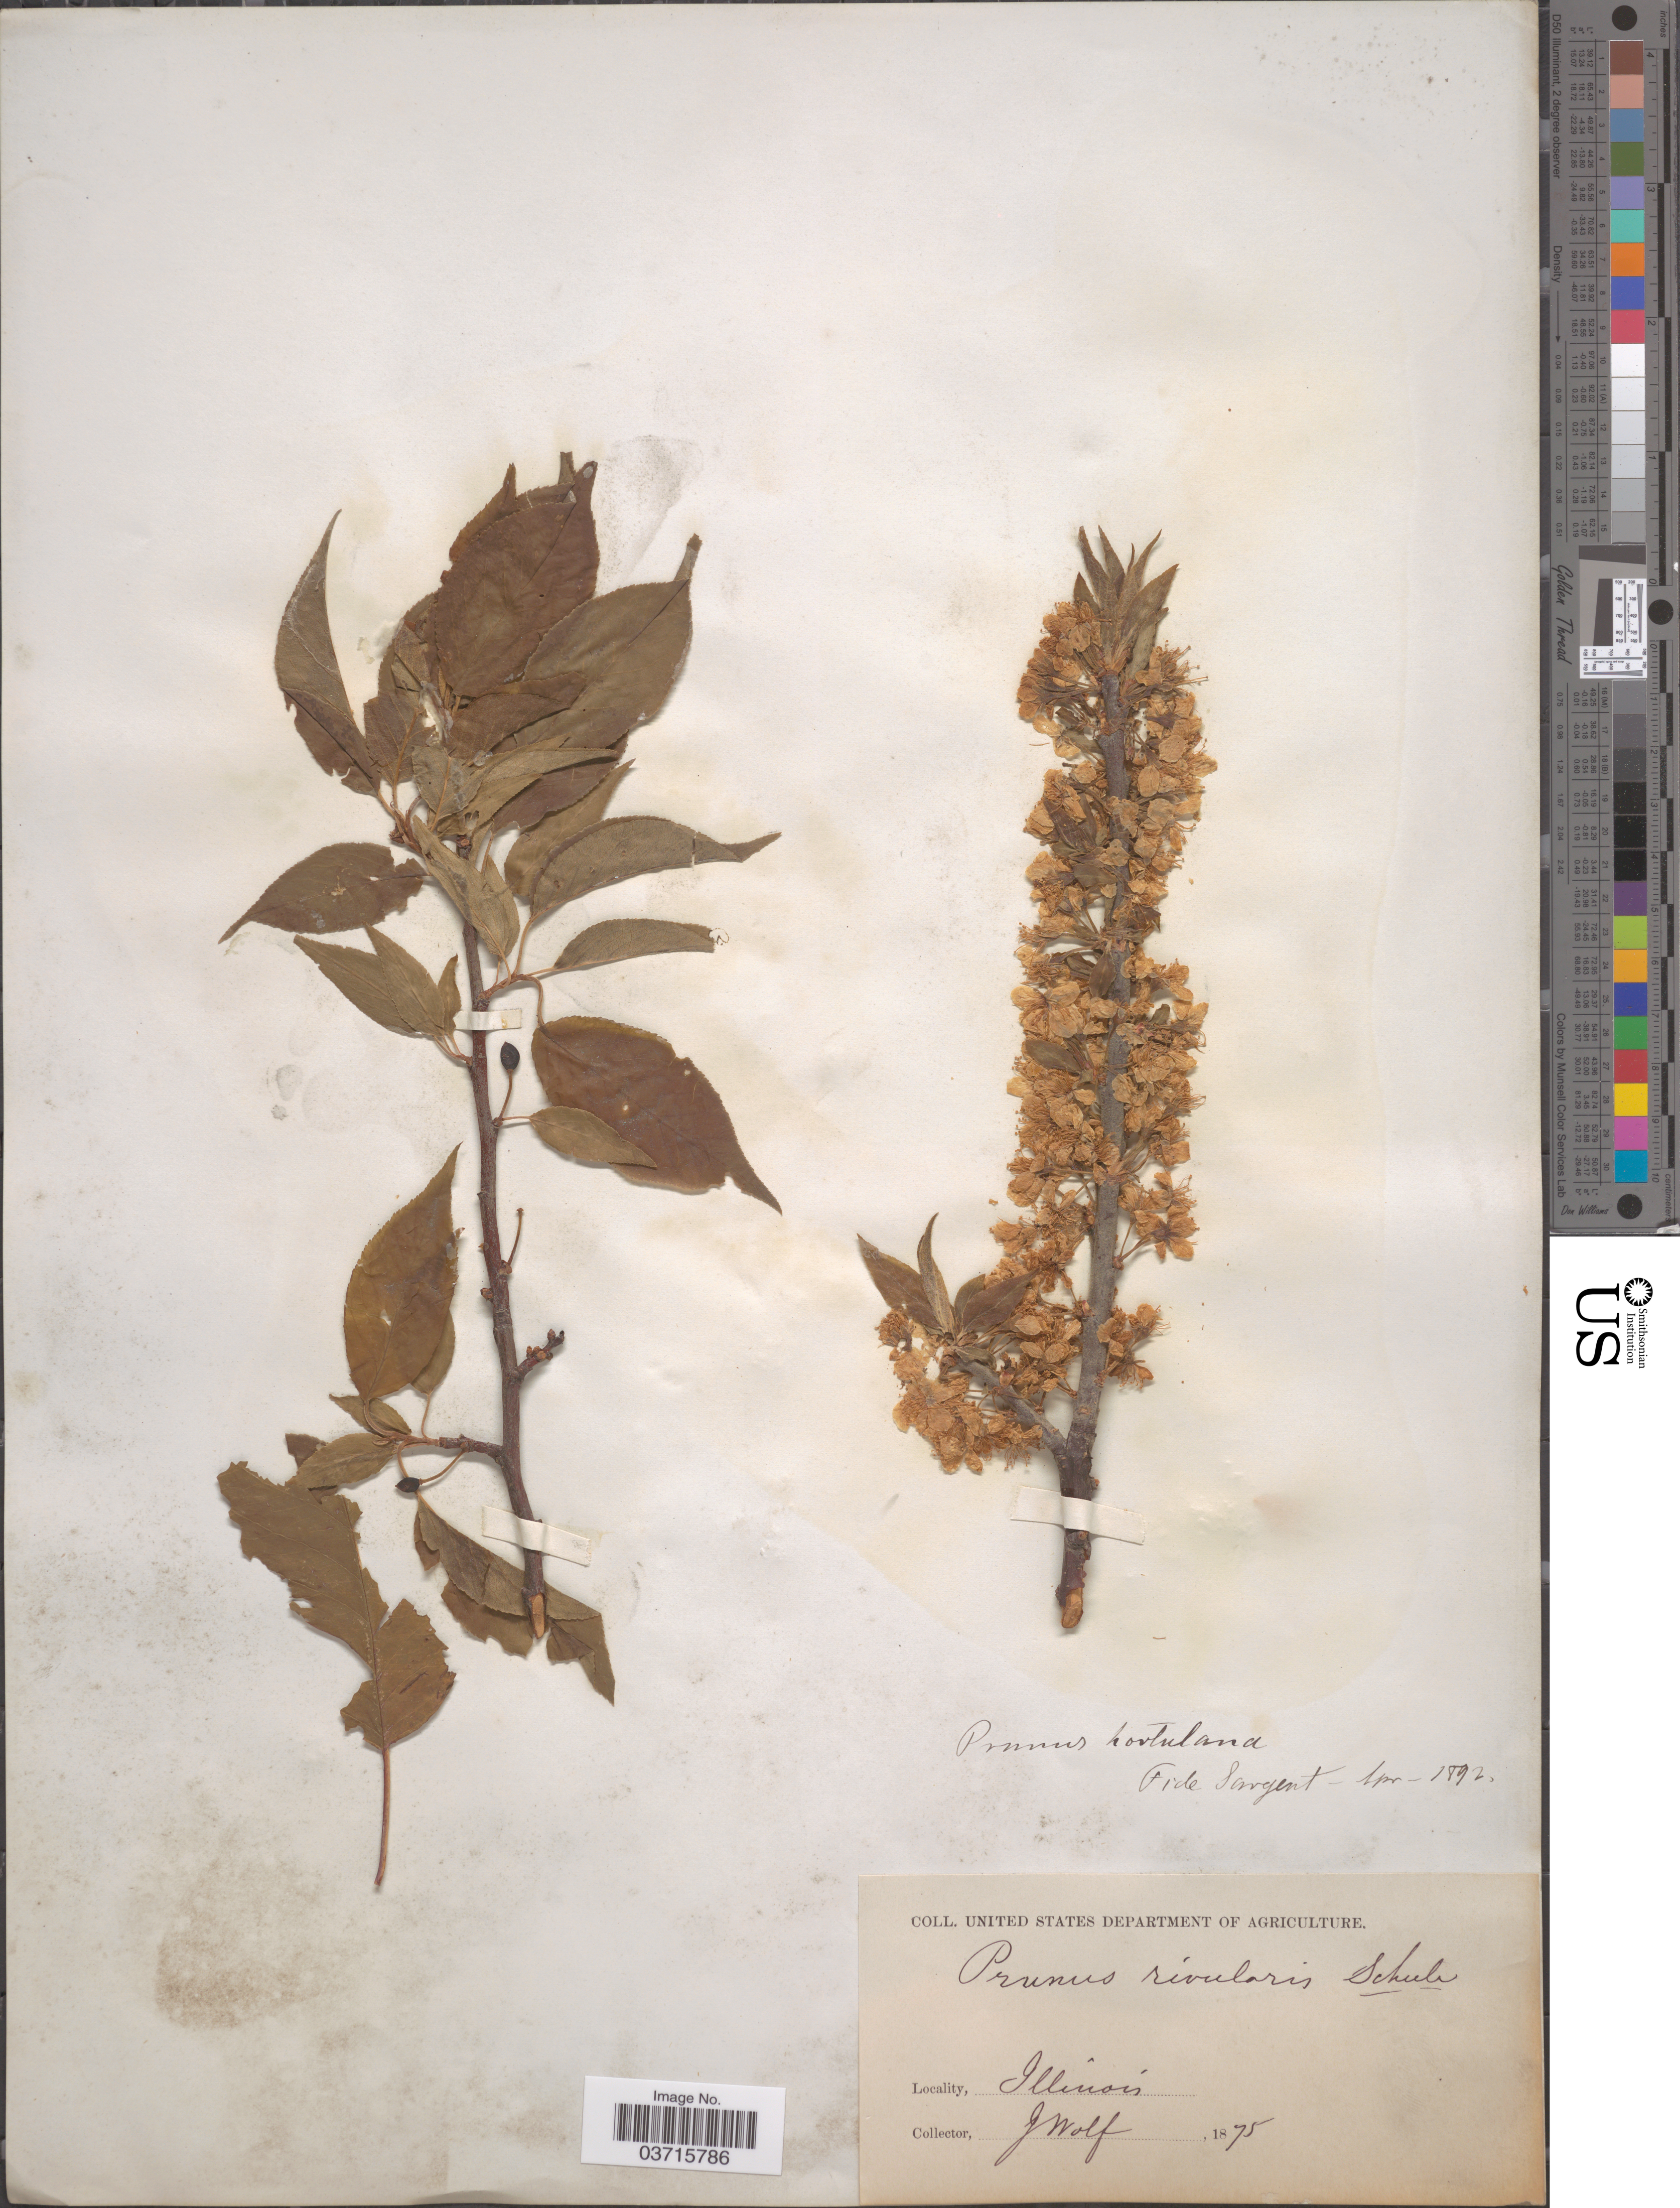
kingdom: Plantae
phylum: Tracheophyta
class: Magnoliopsida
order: Rosales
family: Rosaceae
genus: Prunus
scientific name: Prunus hortulana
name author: L.H. Bailey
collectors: J. Wolf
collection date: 1875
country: United States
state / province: Illinois